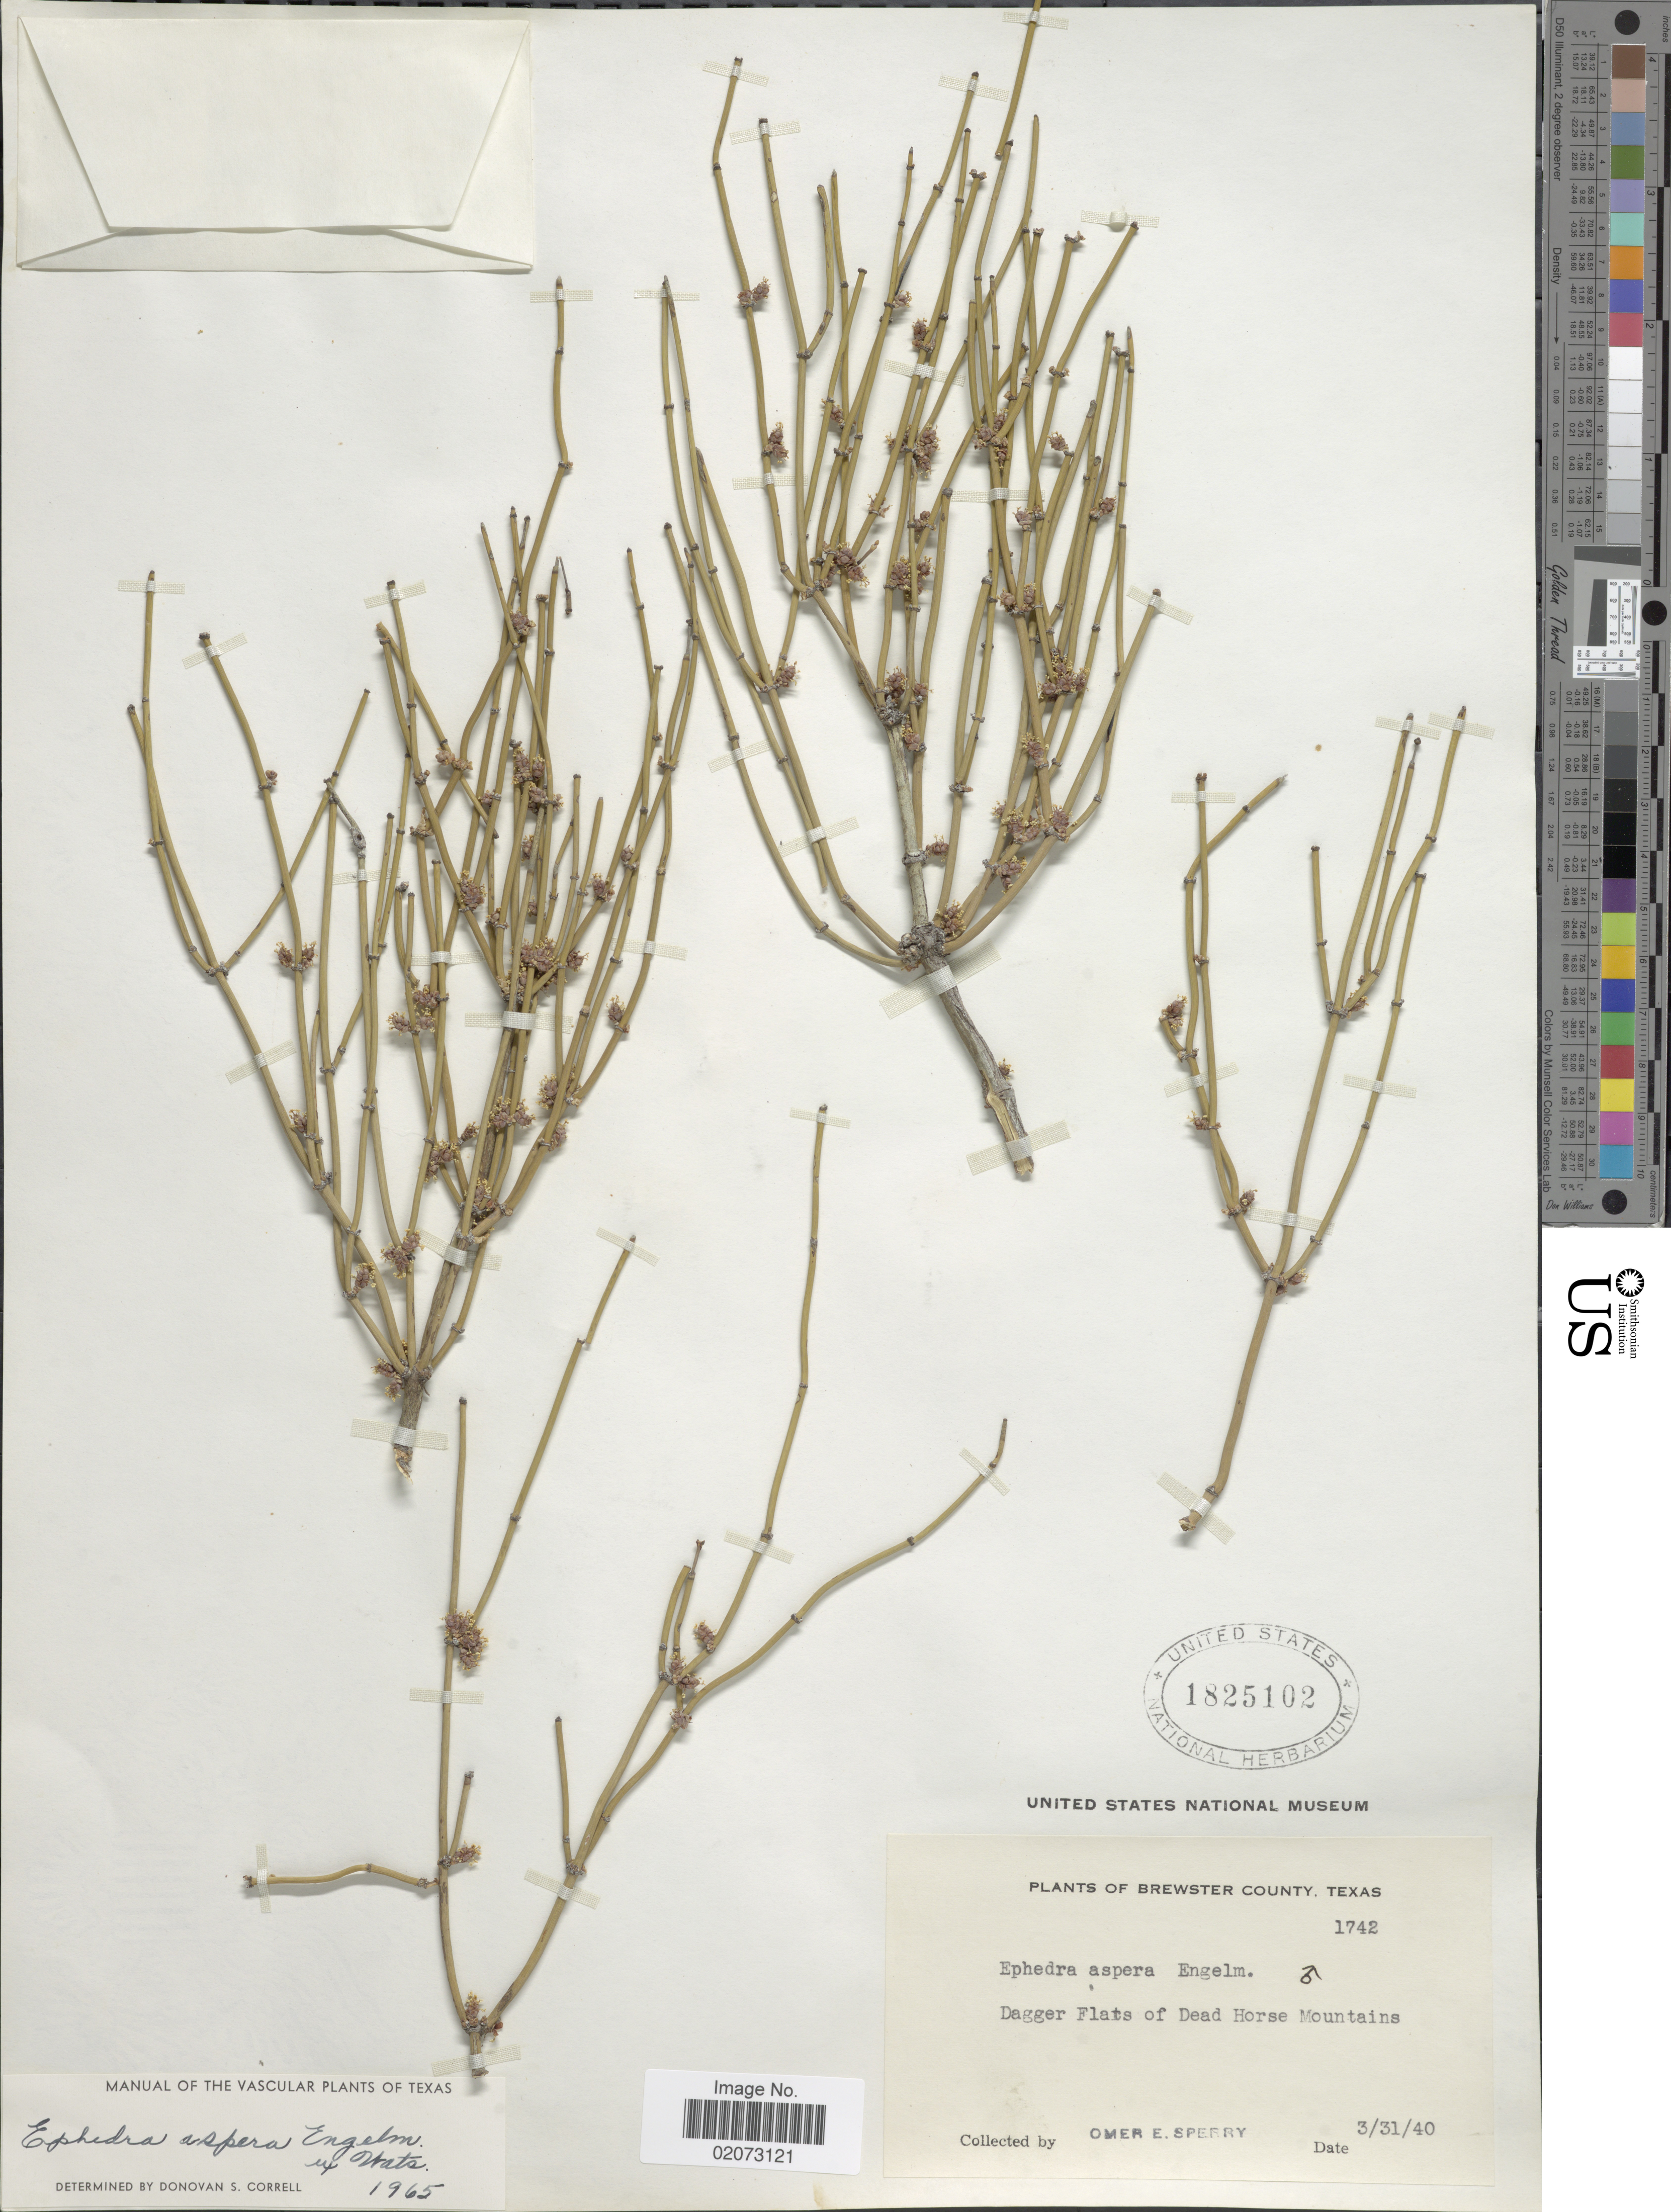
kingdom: Plantae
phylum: Tracheophyta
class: Gnetopsida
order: Ephedrales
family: Ephedraceae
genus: Ephedra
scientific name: Ephedra aspera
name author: Engelm. ex S. Watson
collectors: O. E. Sperry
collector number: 1742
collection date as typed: Transcribed d/m/y: 31/3/40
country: United States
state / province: Texas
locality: Brewster County. Dagger Flats of Dead Horse Mountains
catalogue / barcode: US 1825102